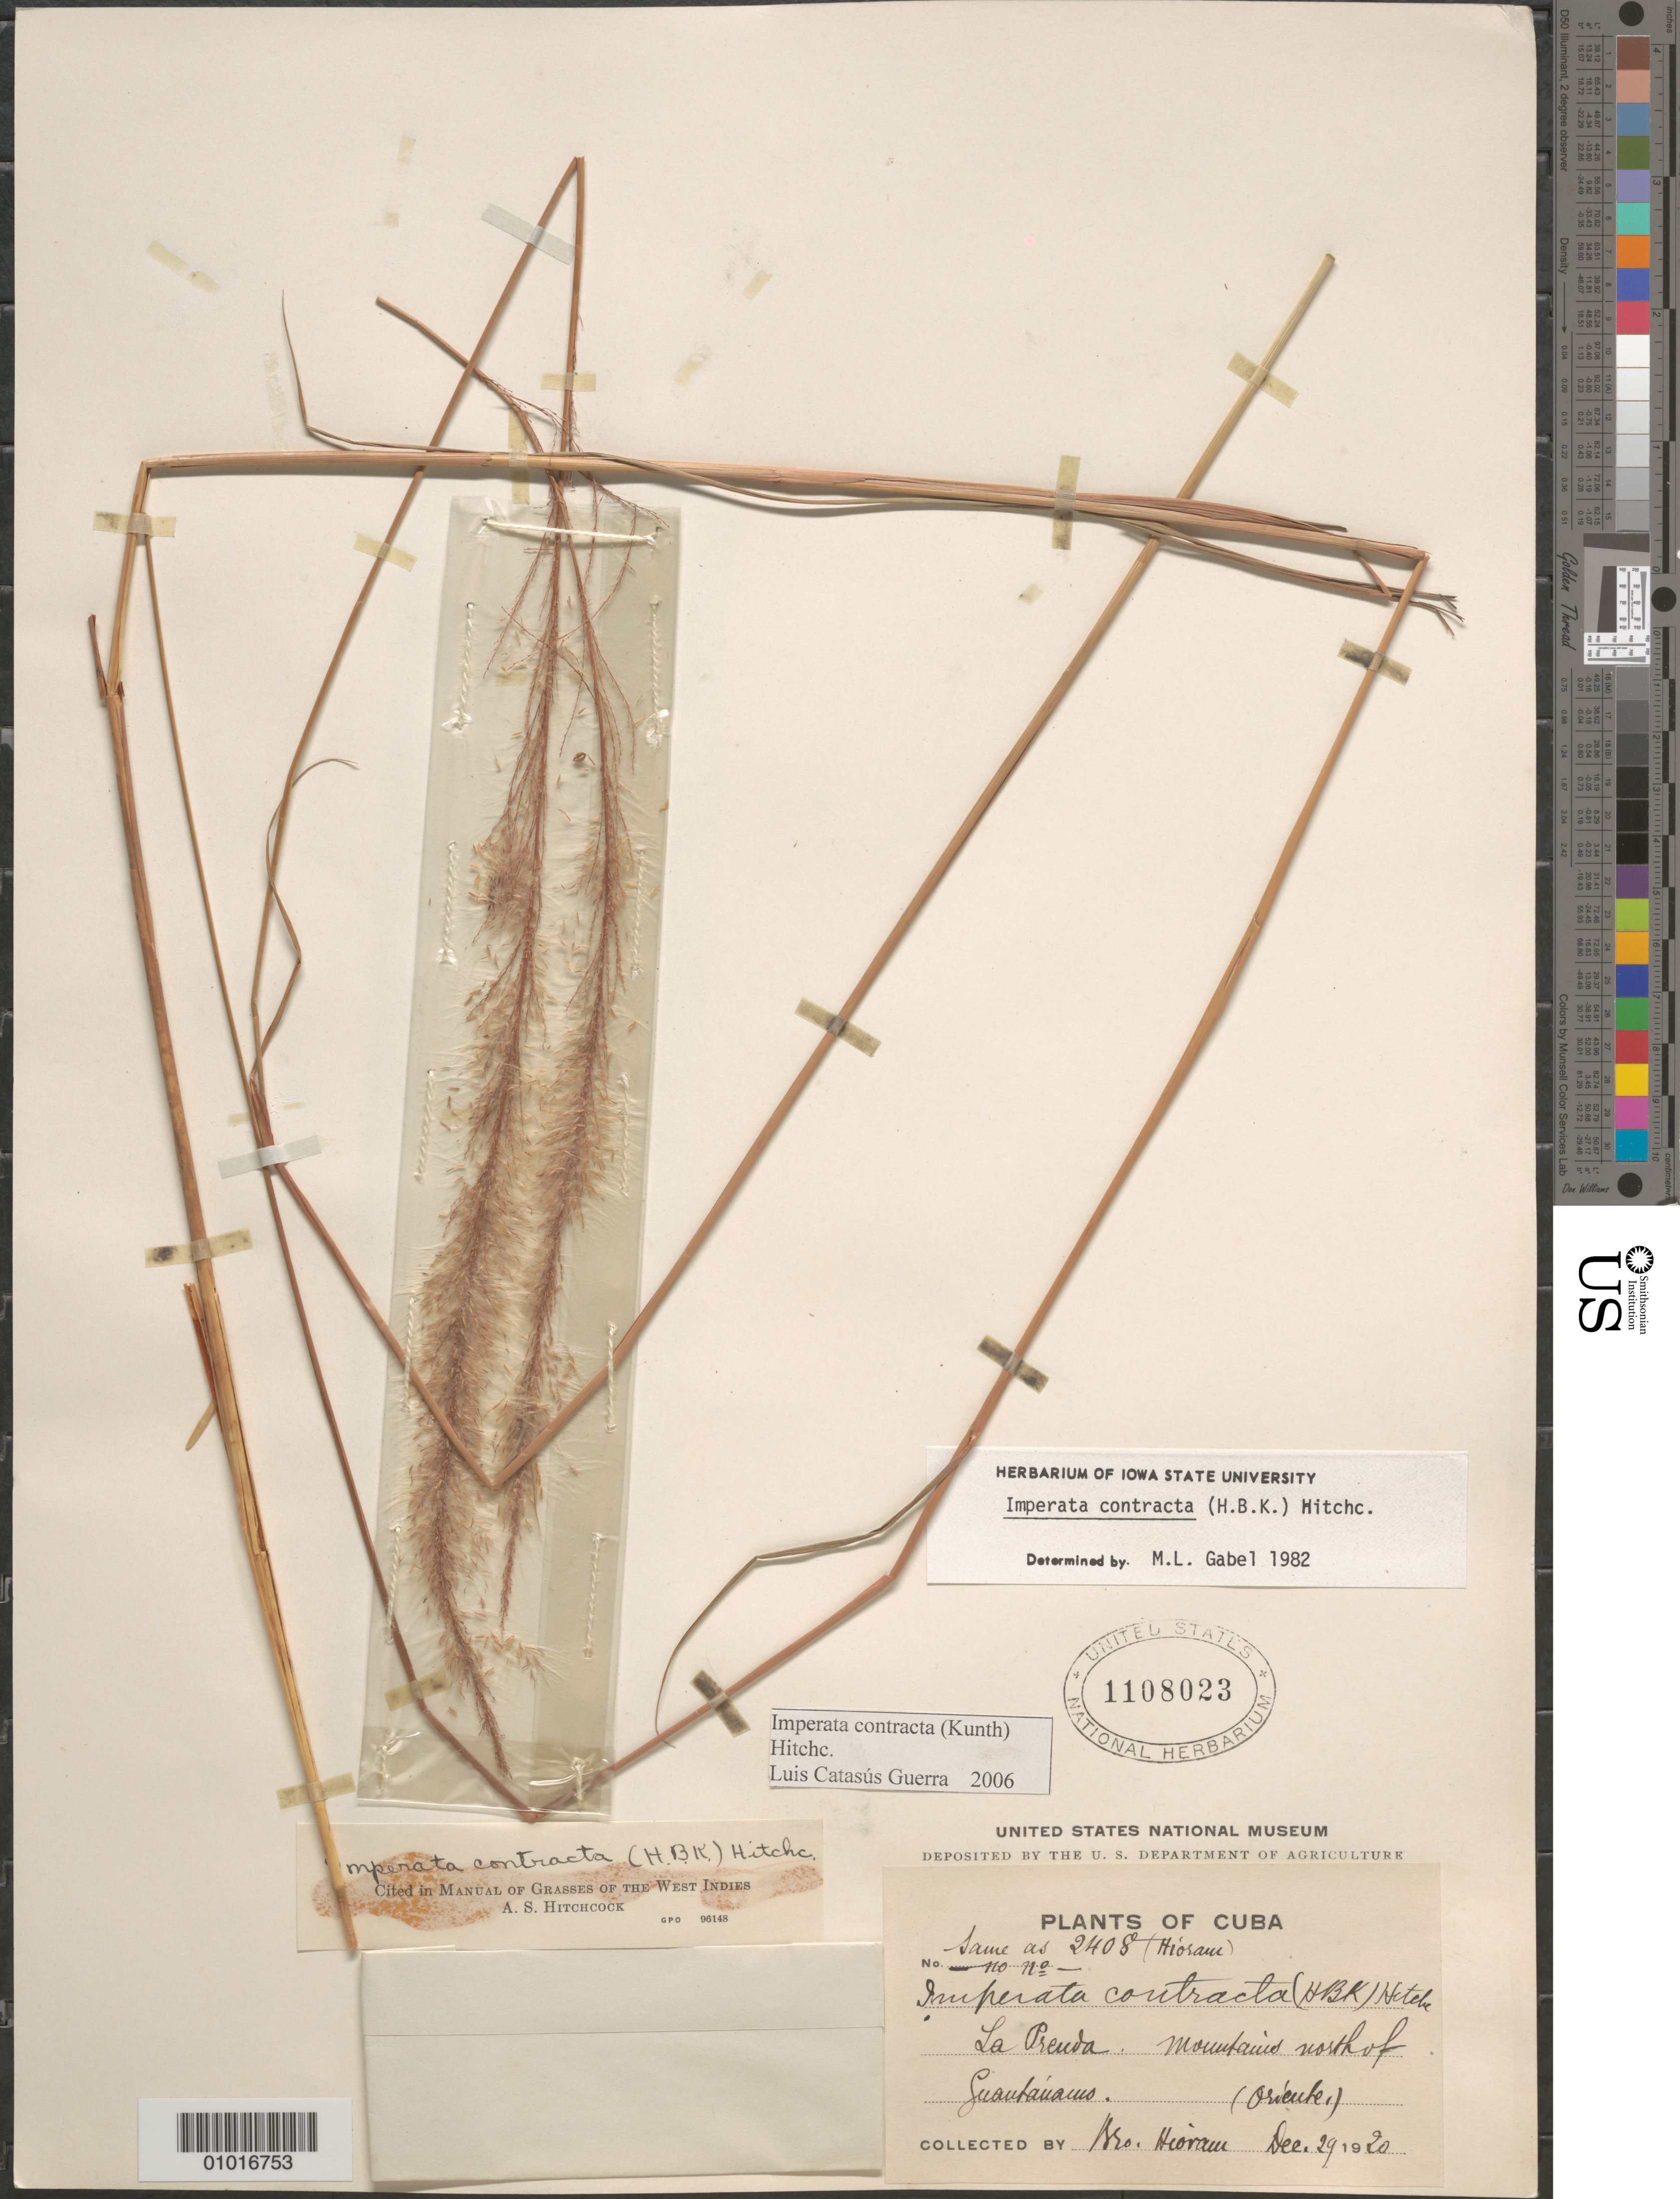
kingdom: Plantae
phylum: Tracheophyta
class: Liliopsida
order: Poales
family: Poaceae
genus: Imperata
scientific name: Imperata contracta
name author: (Kunth) Hitchc.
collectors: Bro. Hioram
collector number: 2408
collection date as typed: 24 Dec 1920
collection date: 1920-12-24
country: Cuba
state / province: Guantanamo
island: Cuba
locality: La Prenda. Mountains north of Guantánamo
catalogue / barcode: US 1108023